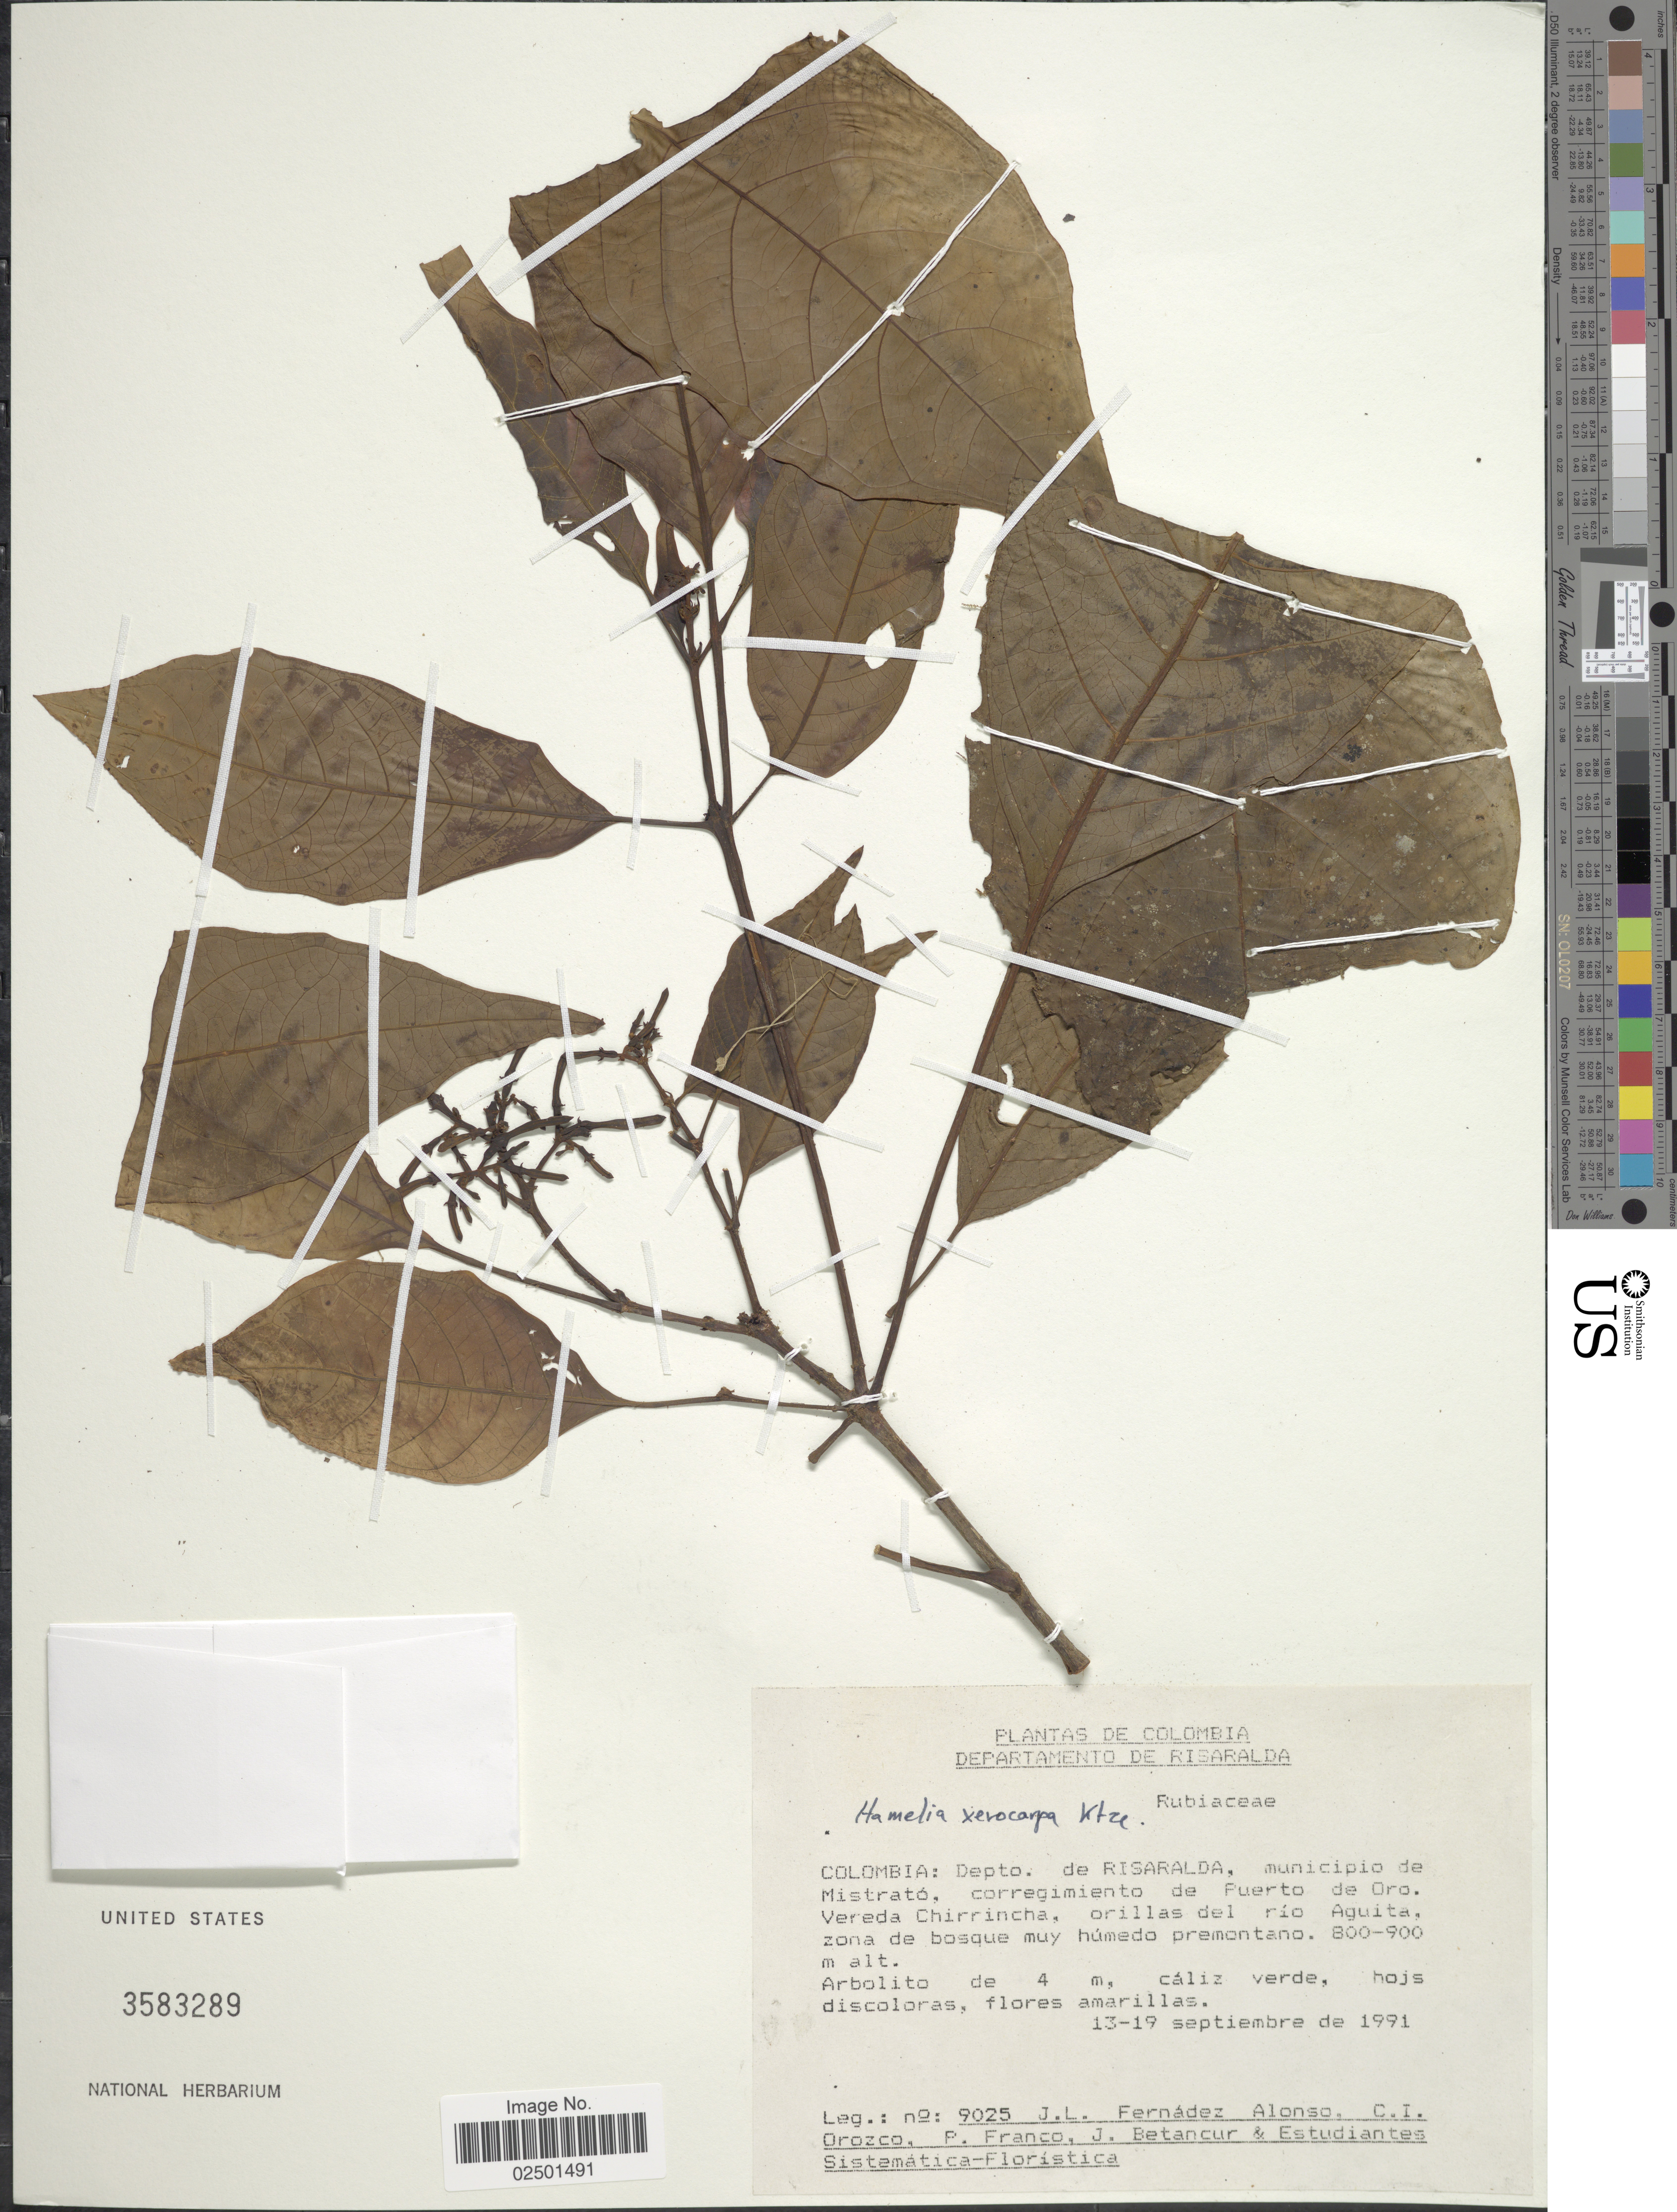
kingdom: Plantae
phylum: Tracheophyta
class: Magnoliopsida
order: Gentianales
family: Rubiaceae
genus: Hamelia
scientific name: Hamelia xerocarpa var. costaricensis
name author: (Standl.) T.S. Elias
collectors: J. L. Fernández-Alonso, C. I. Orozco, P. Franco, J. Betancur & et al.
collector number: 9025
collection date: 1991-09-13/1991-09-19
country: Colombia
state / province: Risaralda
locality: Departamento de Risaralda. Municipio de Mistrato, corregimiento de Puerto de Oro. Veredea Chirrincha, orillas del rio Aguita, zona de bosque muy humedo premontano.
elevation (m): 800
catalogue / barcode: US 3583289